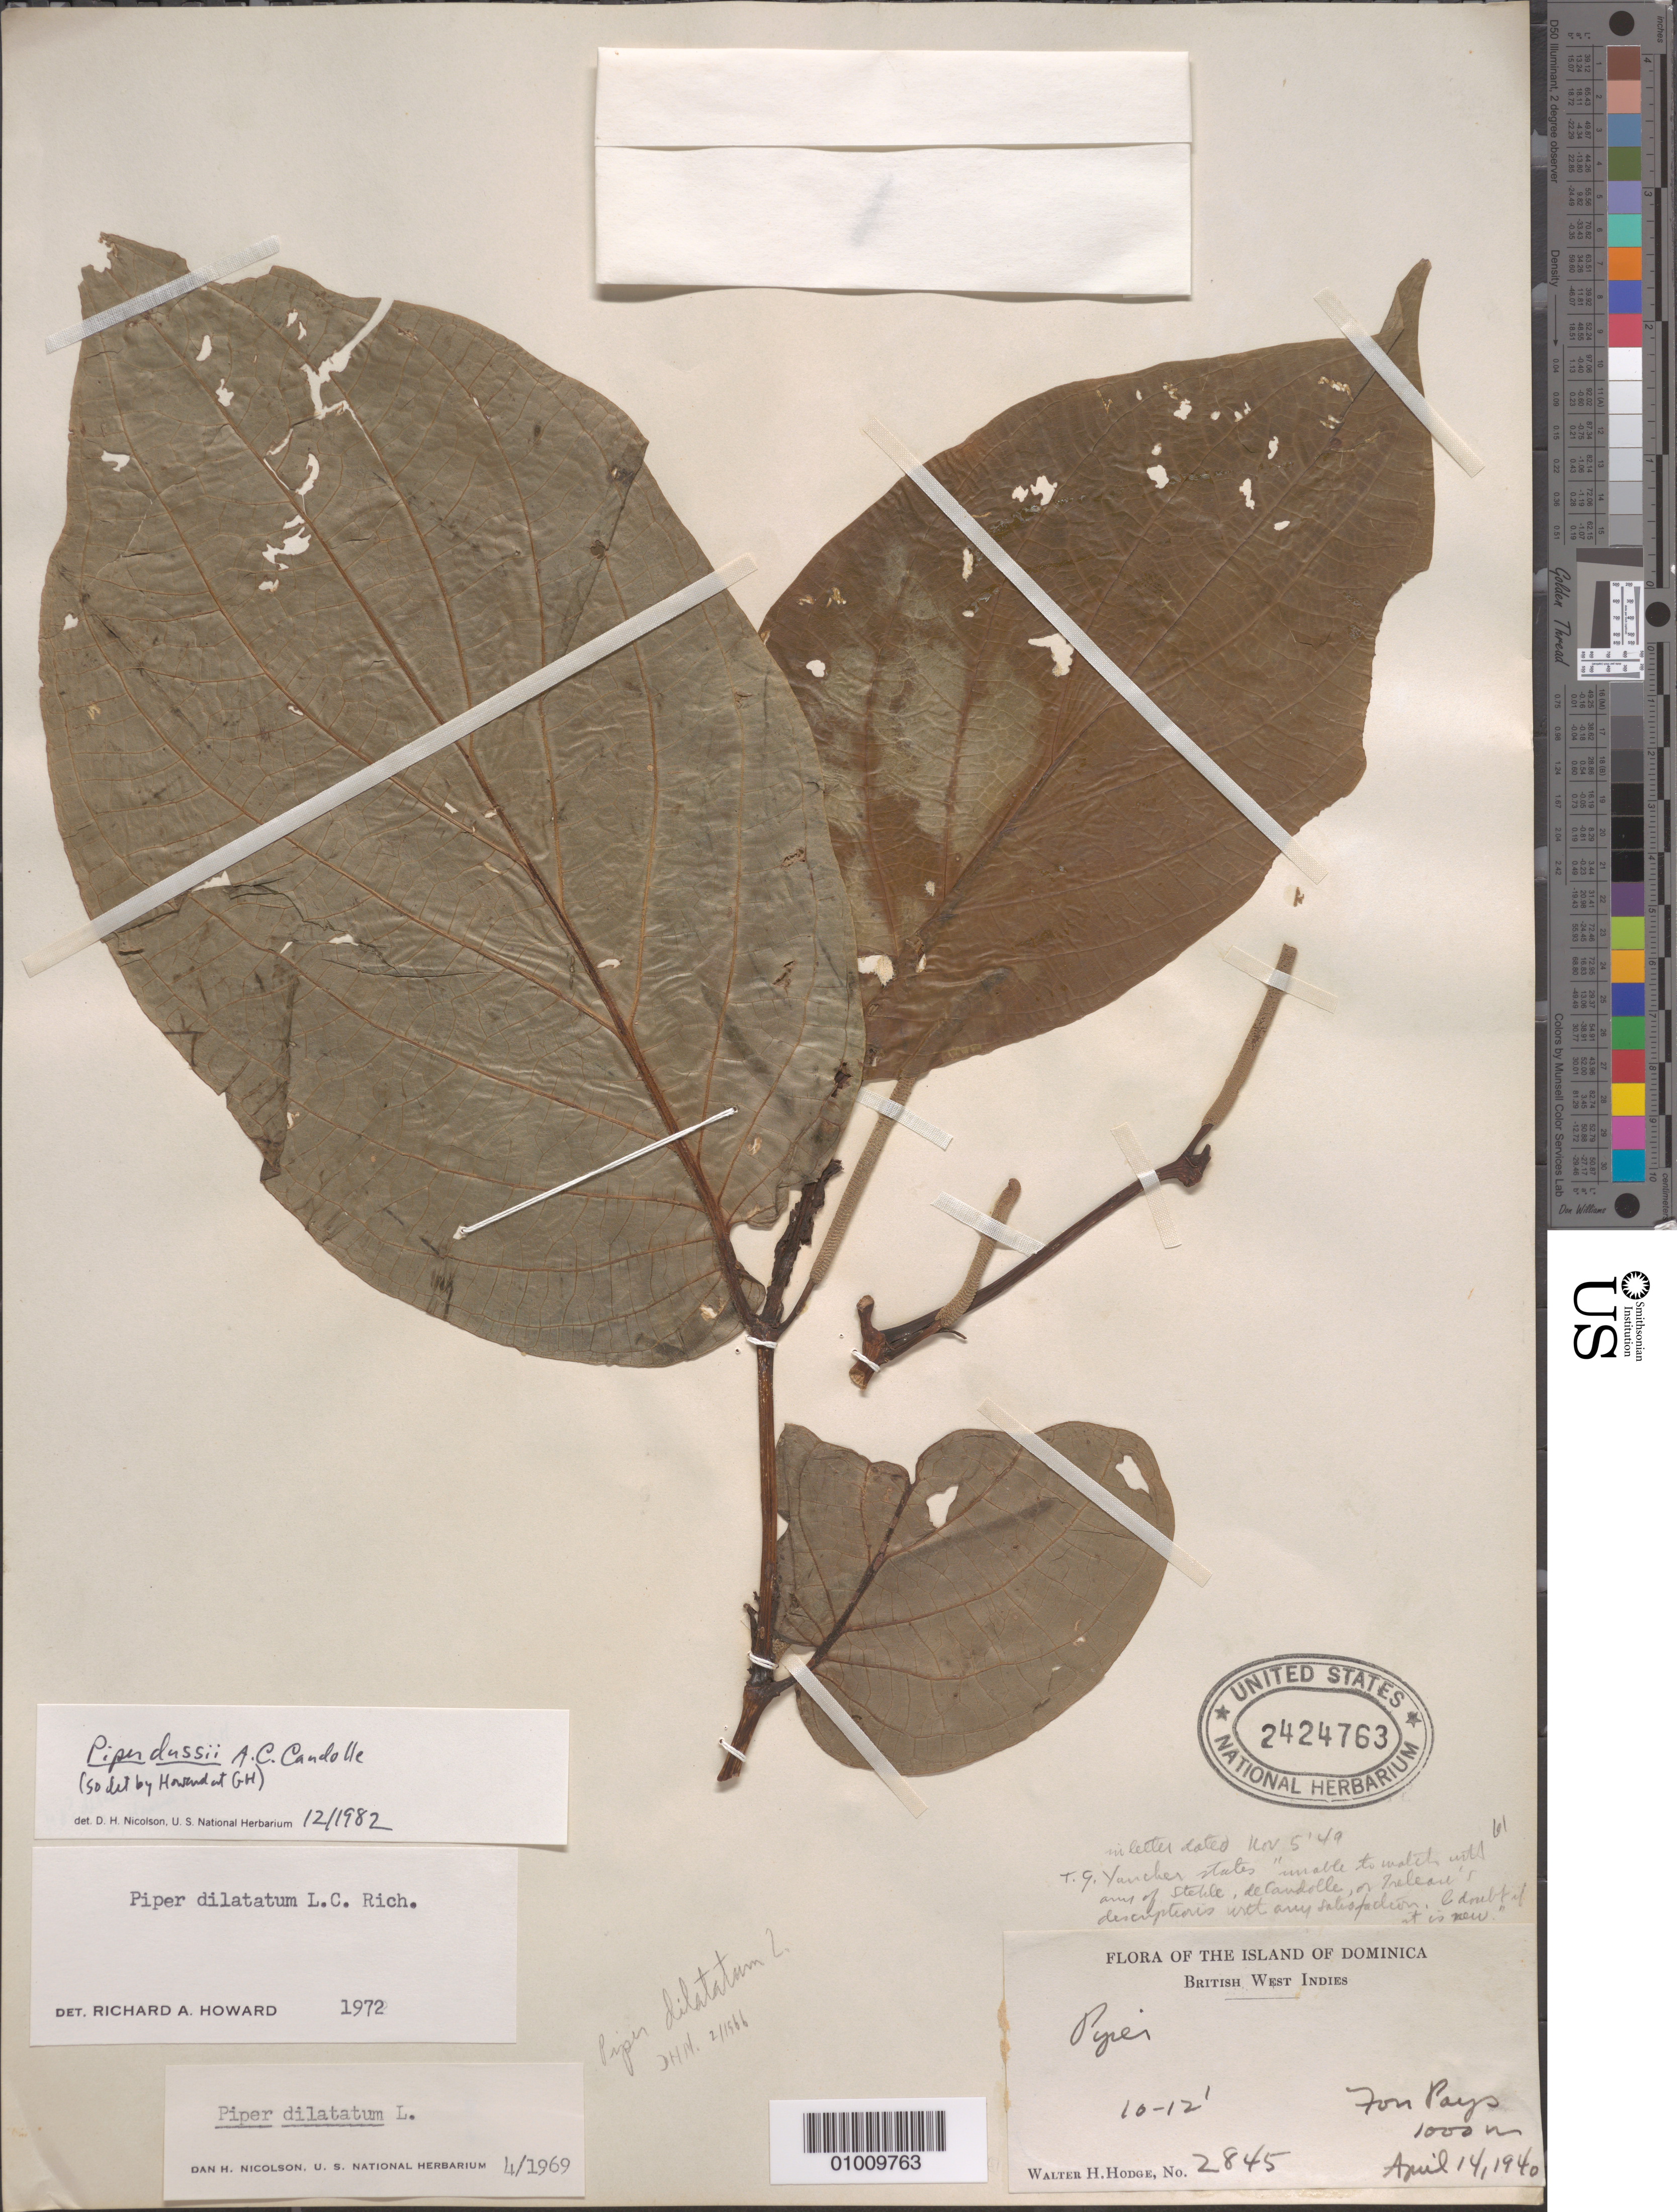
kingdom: Plantae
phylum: Tracheophyta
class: Magnoliopsida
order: Piperales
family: Piperaceae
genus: Piper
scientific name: Piper dussii var. dussii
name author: C. DC.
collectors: W. Hodge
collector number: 2845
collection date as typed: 14 Apr 1946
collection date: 1946-04-14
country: Dominica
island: Dominica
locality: Fon Pays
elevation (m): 1000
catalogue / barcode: US 1009763